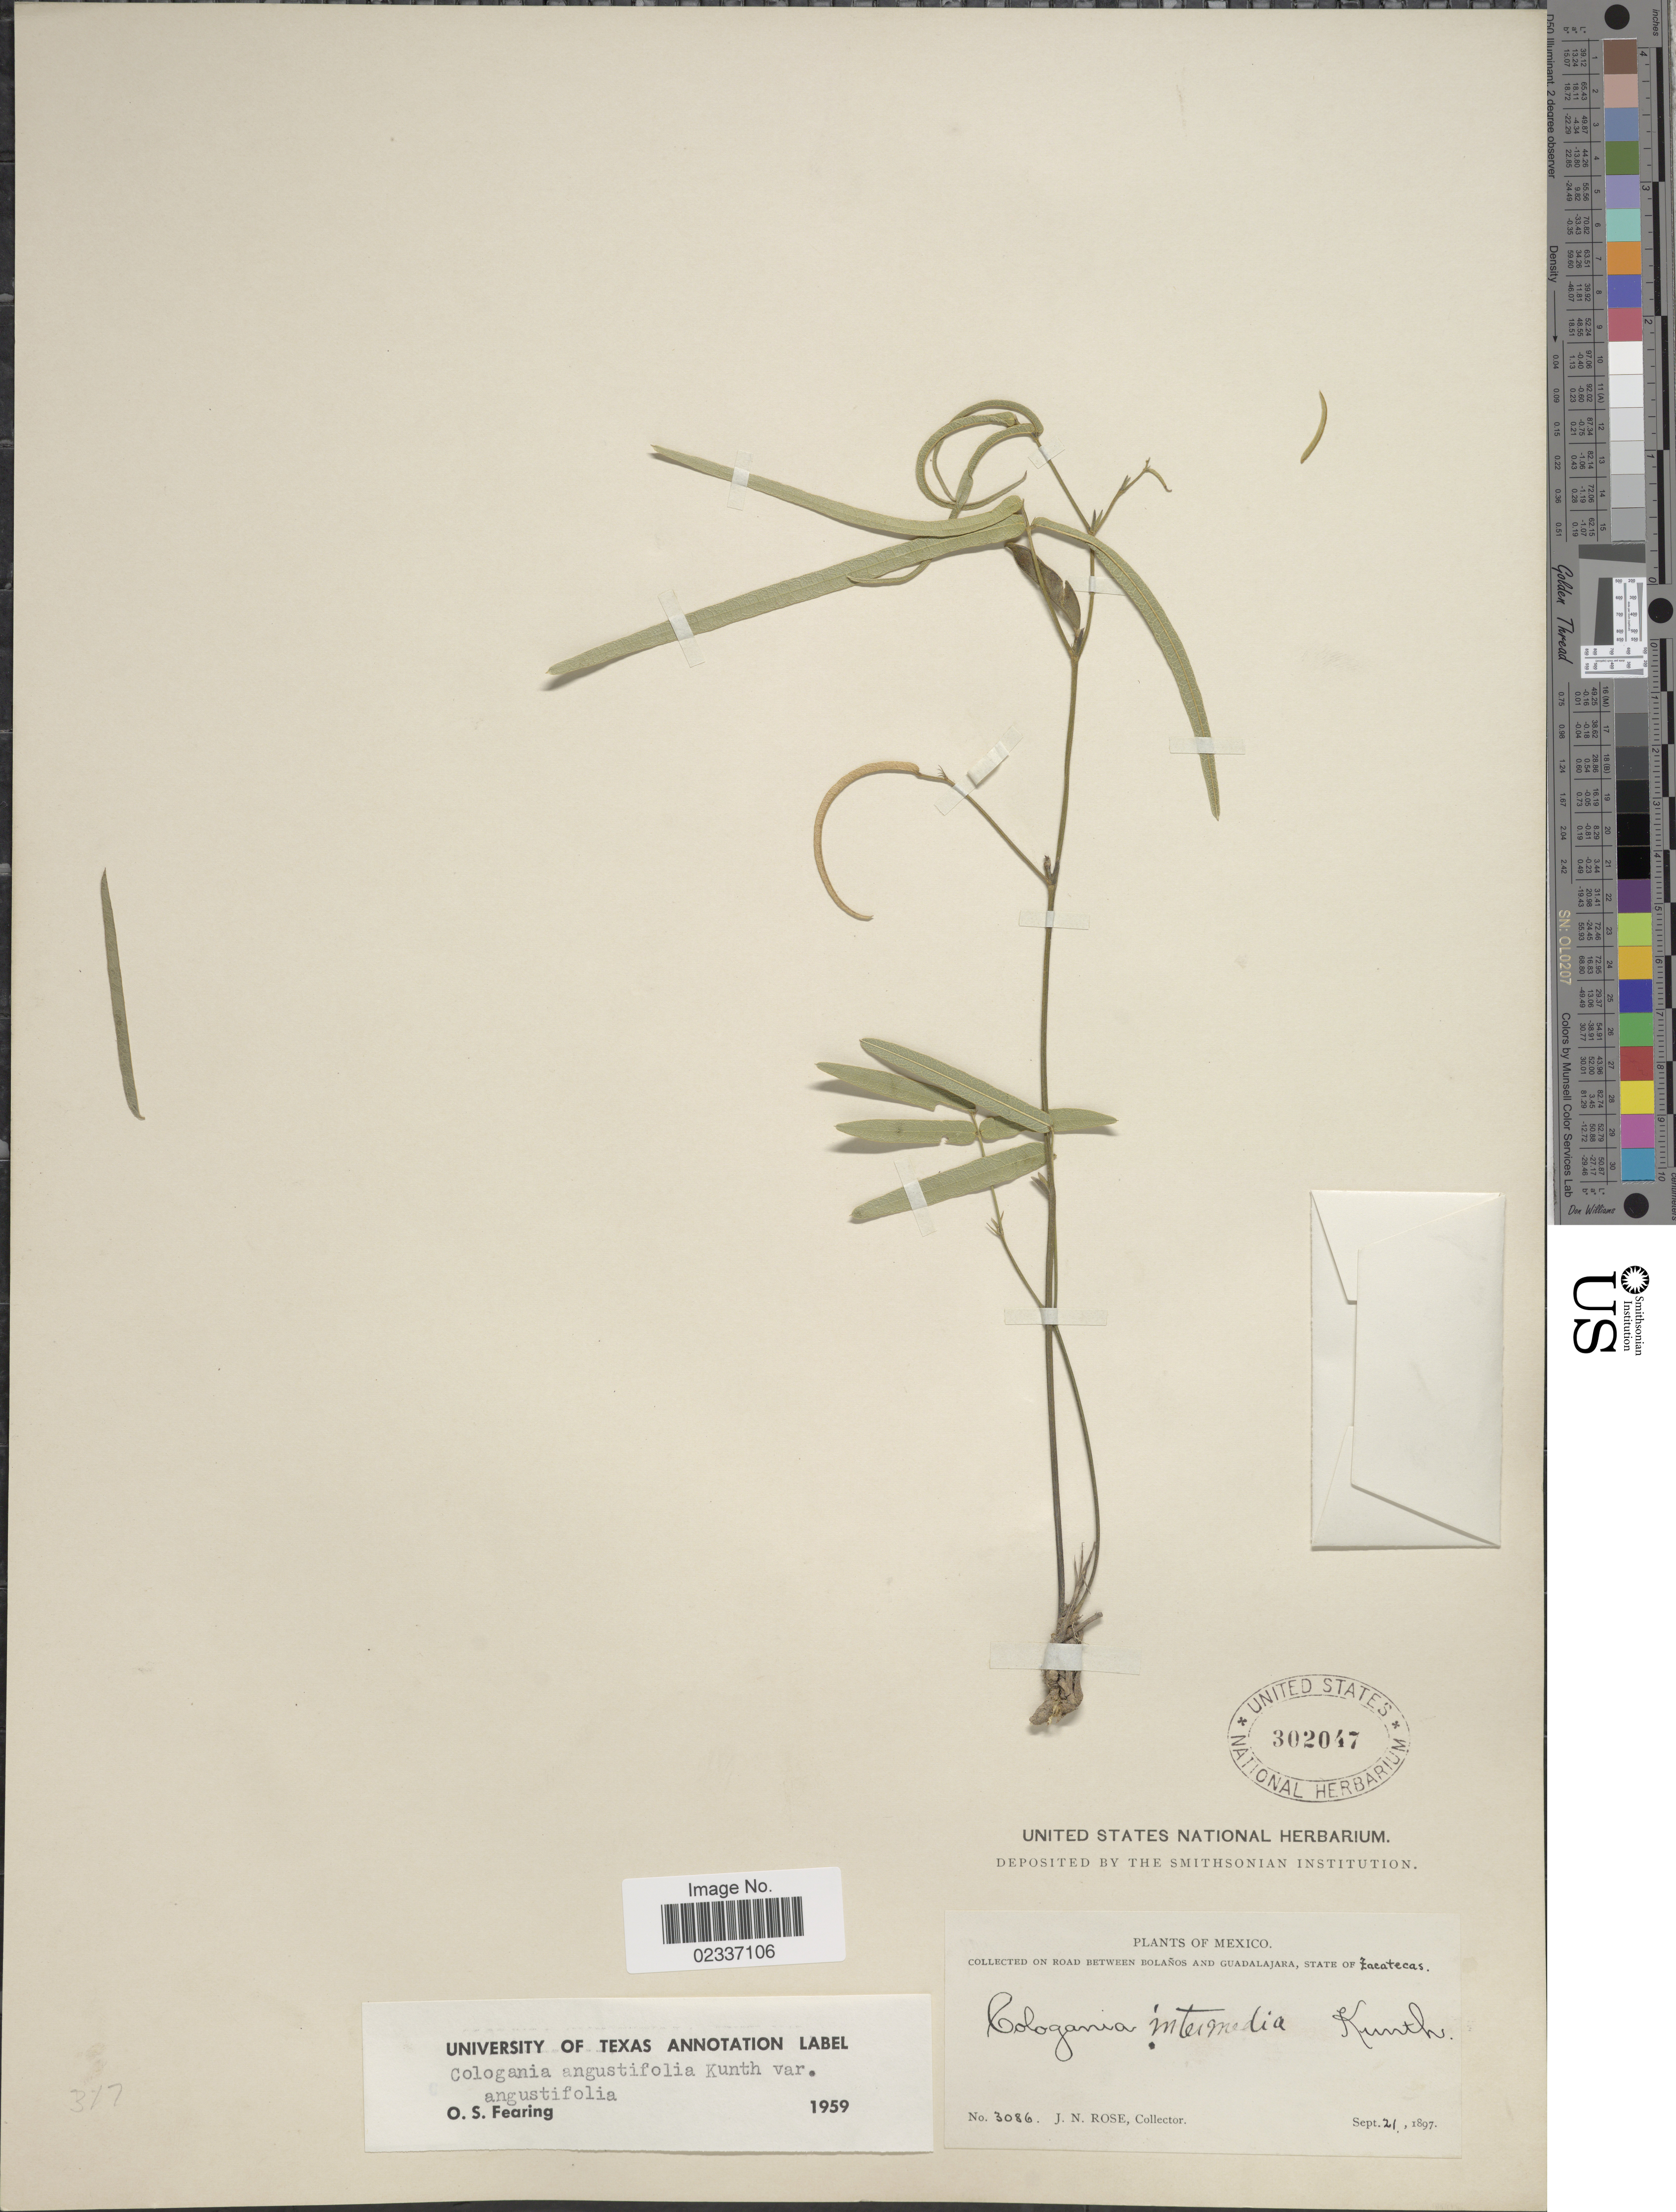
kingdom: Plantae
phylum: Tracheophyta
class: Magnoliopsida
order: Fabales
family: Fabaceae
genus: Cologania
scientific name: Cologania angustifolia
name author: Kunth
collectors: J. N. Rose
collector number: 3086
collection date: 1897-09-21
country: Mexico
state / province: Zacatecas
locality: On Road Between Bolaños and Guadalajara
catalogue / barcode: US 302047